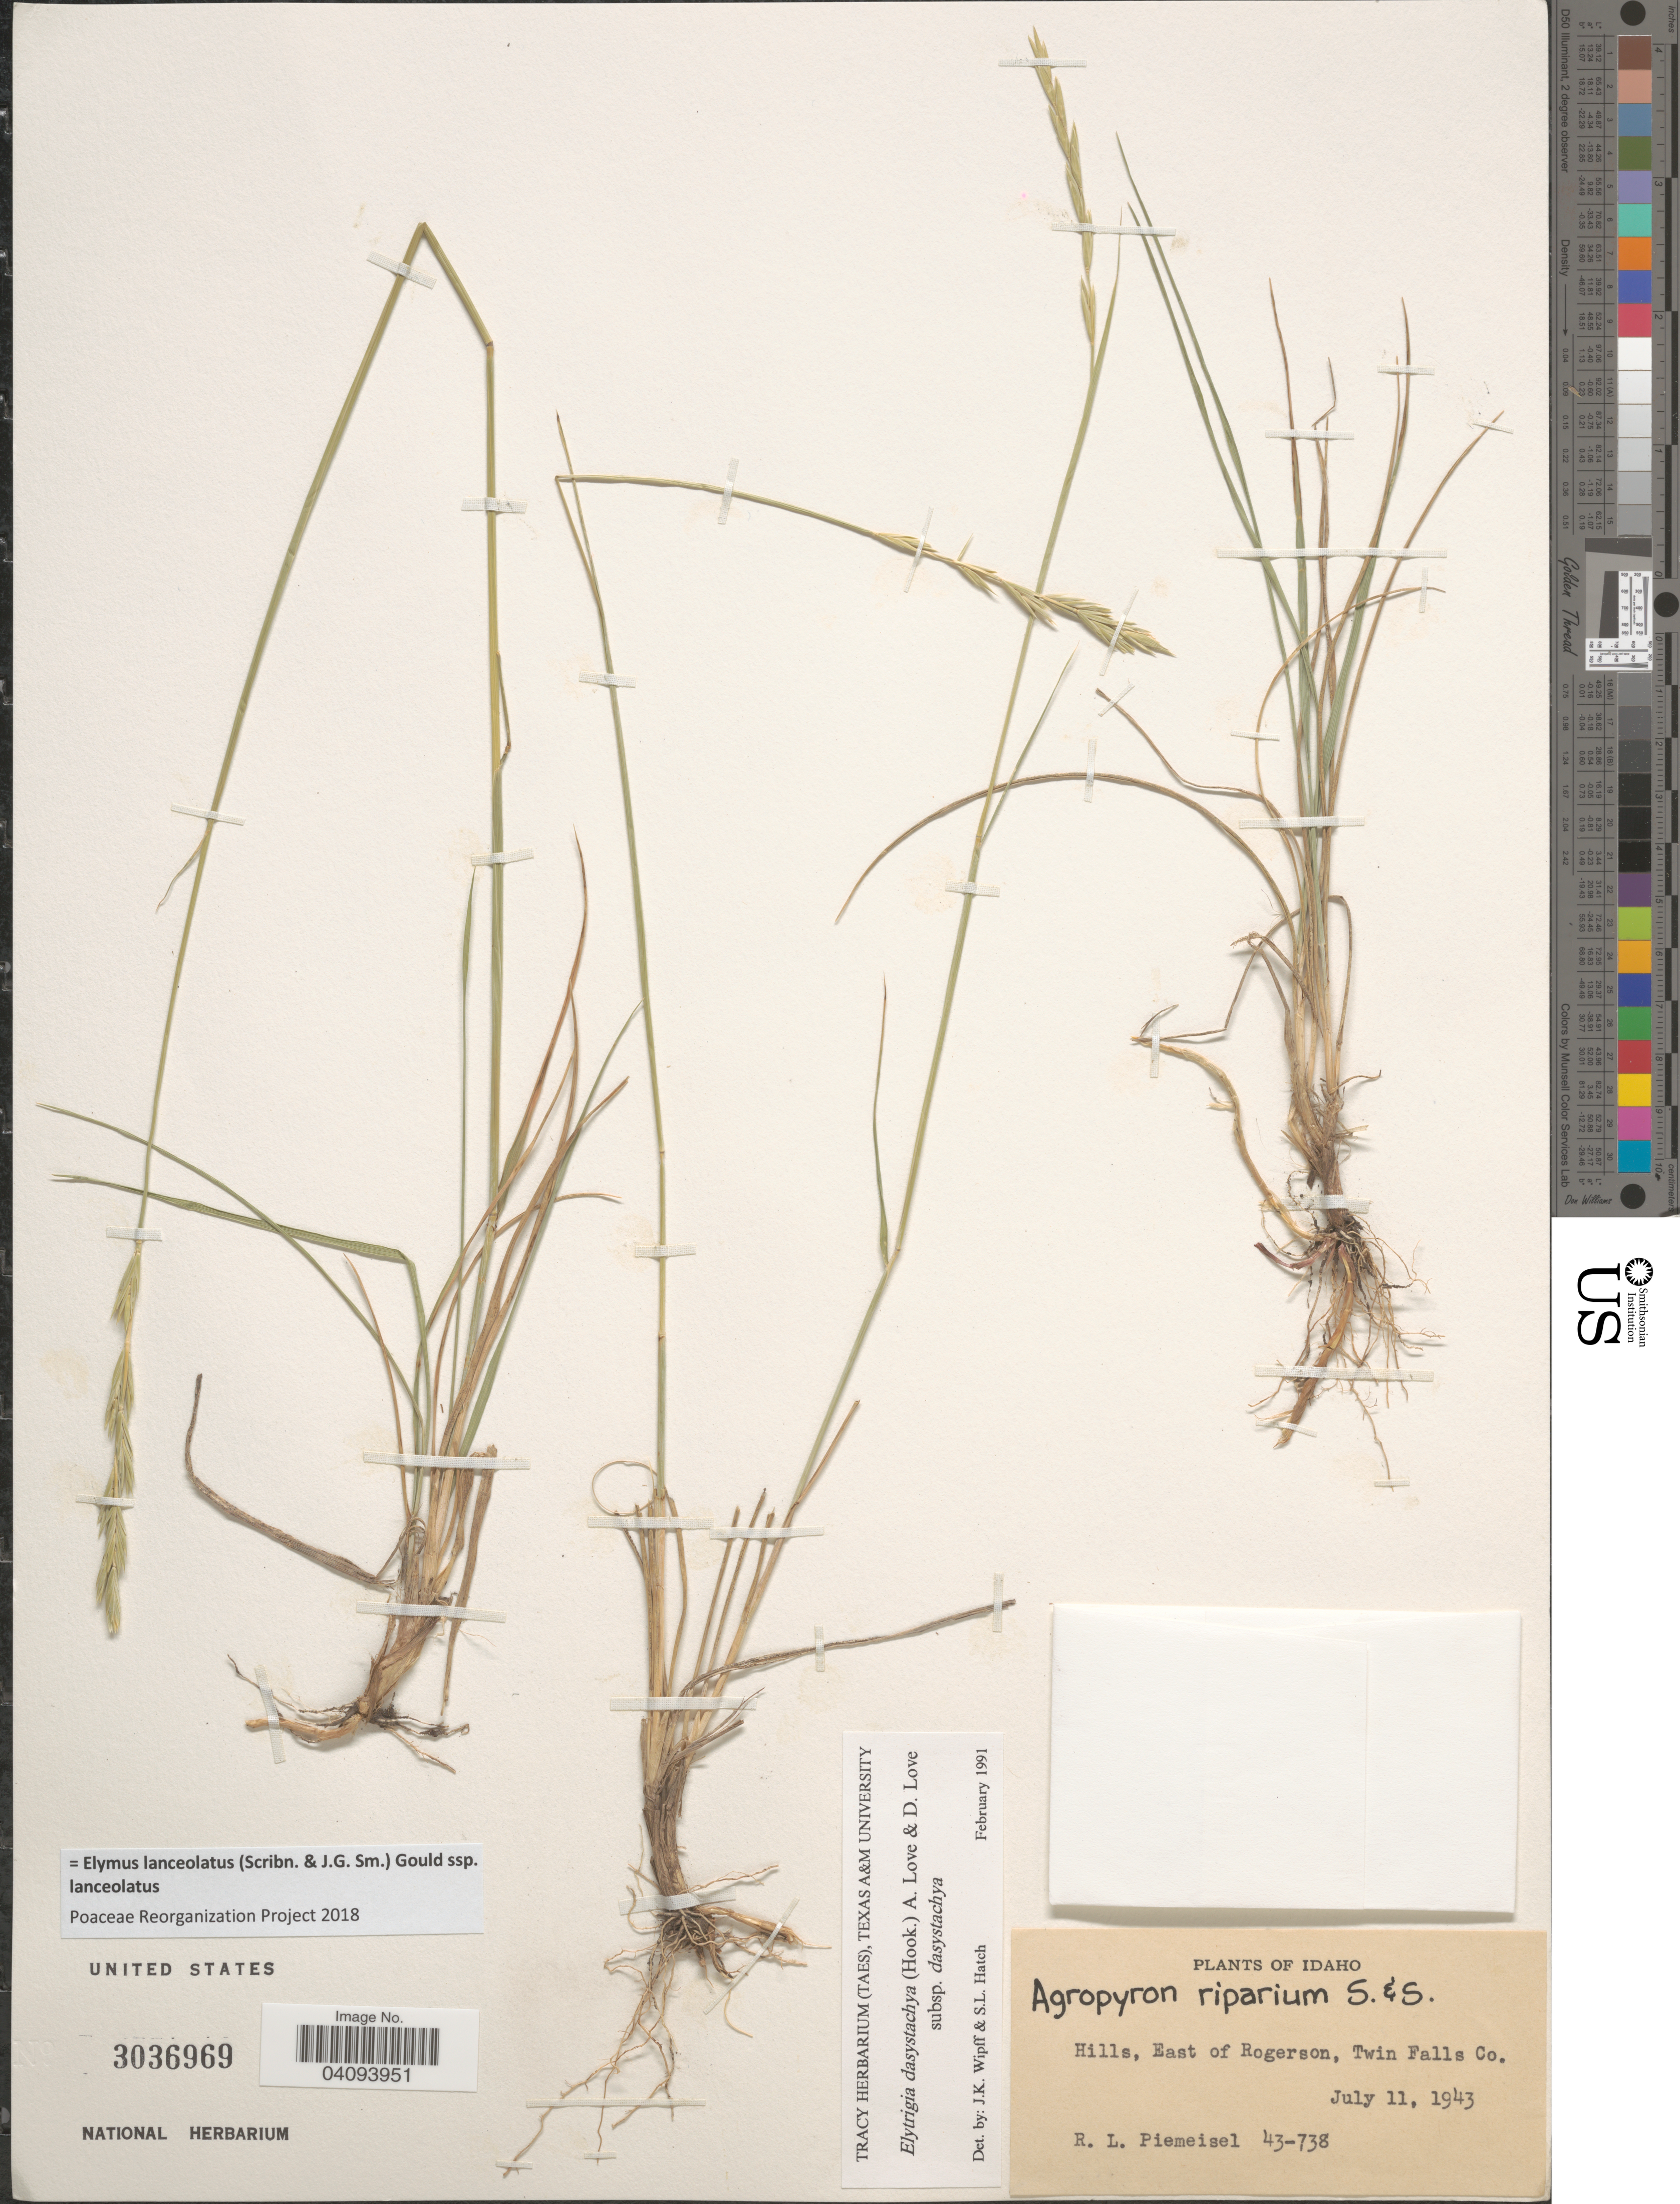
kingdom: Plantae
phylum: Tracheophyta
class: Liliopsida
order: Poales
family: Poaceae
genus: Elymus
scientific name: Elymus lanceolatus subsp. lanceolatus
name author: (Scribn. & J.G. Sm.) Gould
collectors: R. L. Piemeisel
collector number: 43-738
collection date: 1943-07-11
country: United States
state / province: Idaho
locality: Hills, East of Rogerson, Twin Falls Co.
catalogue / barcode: US 3036969